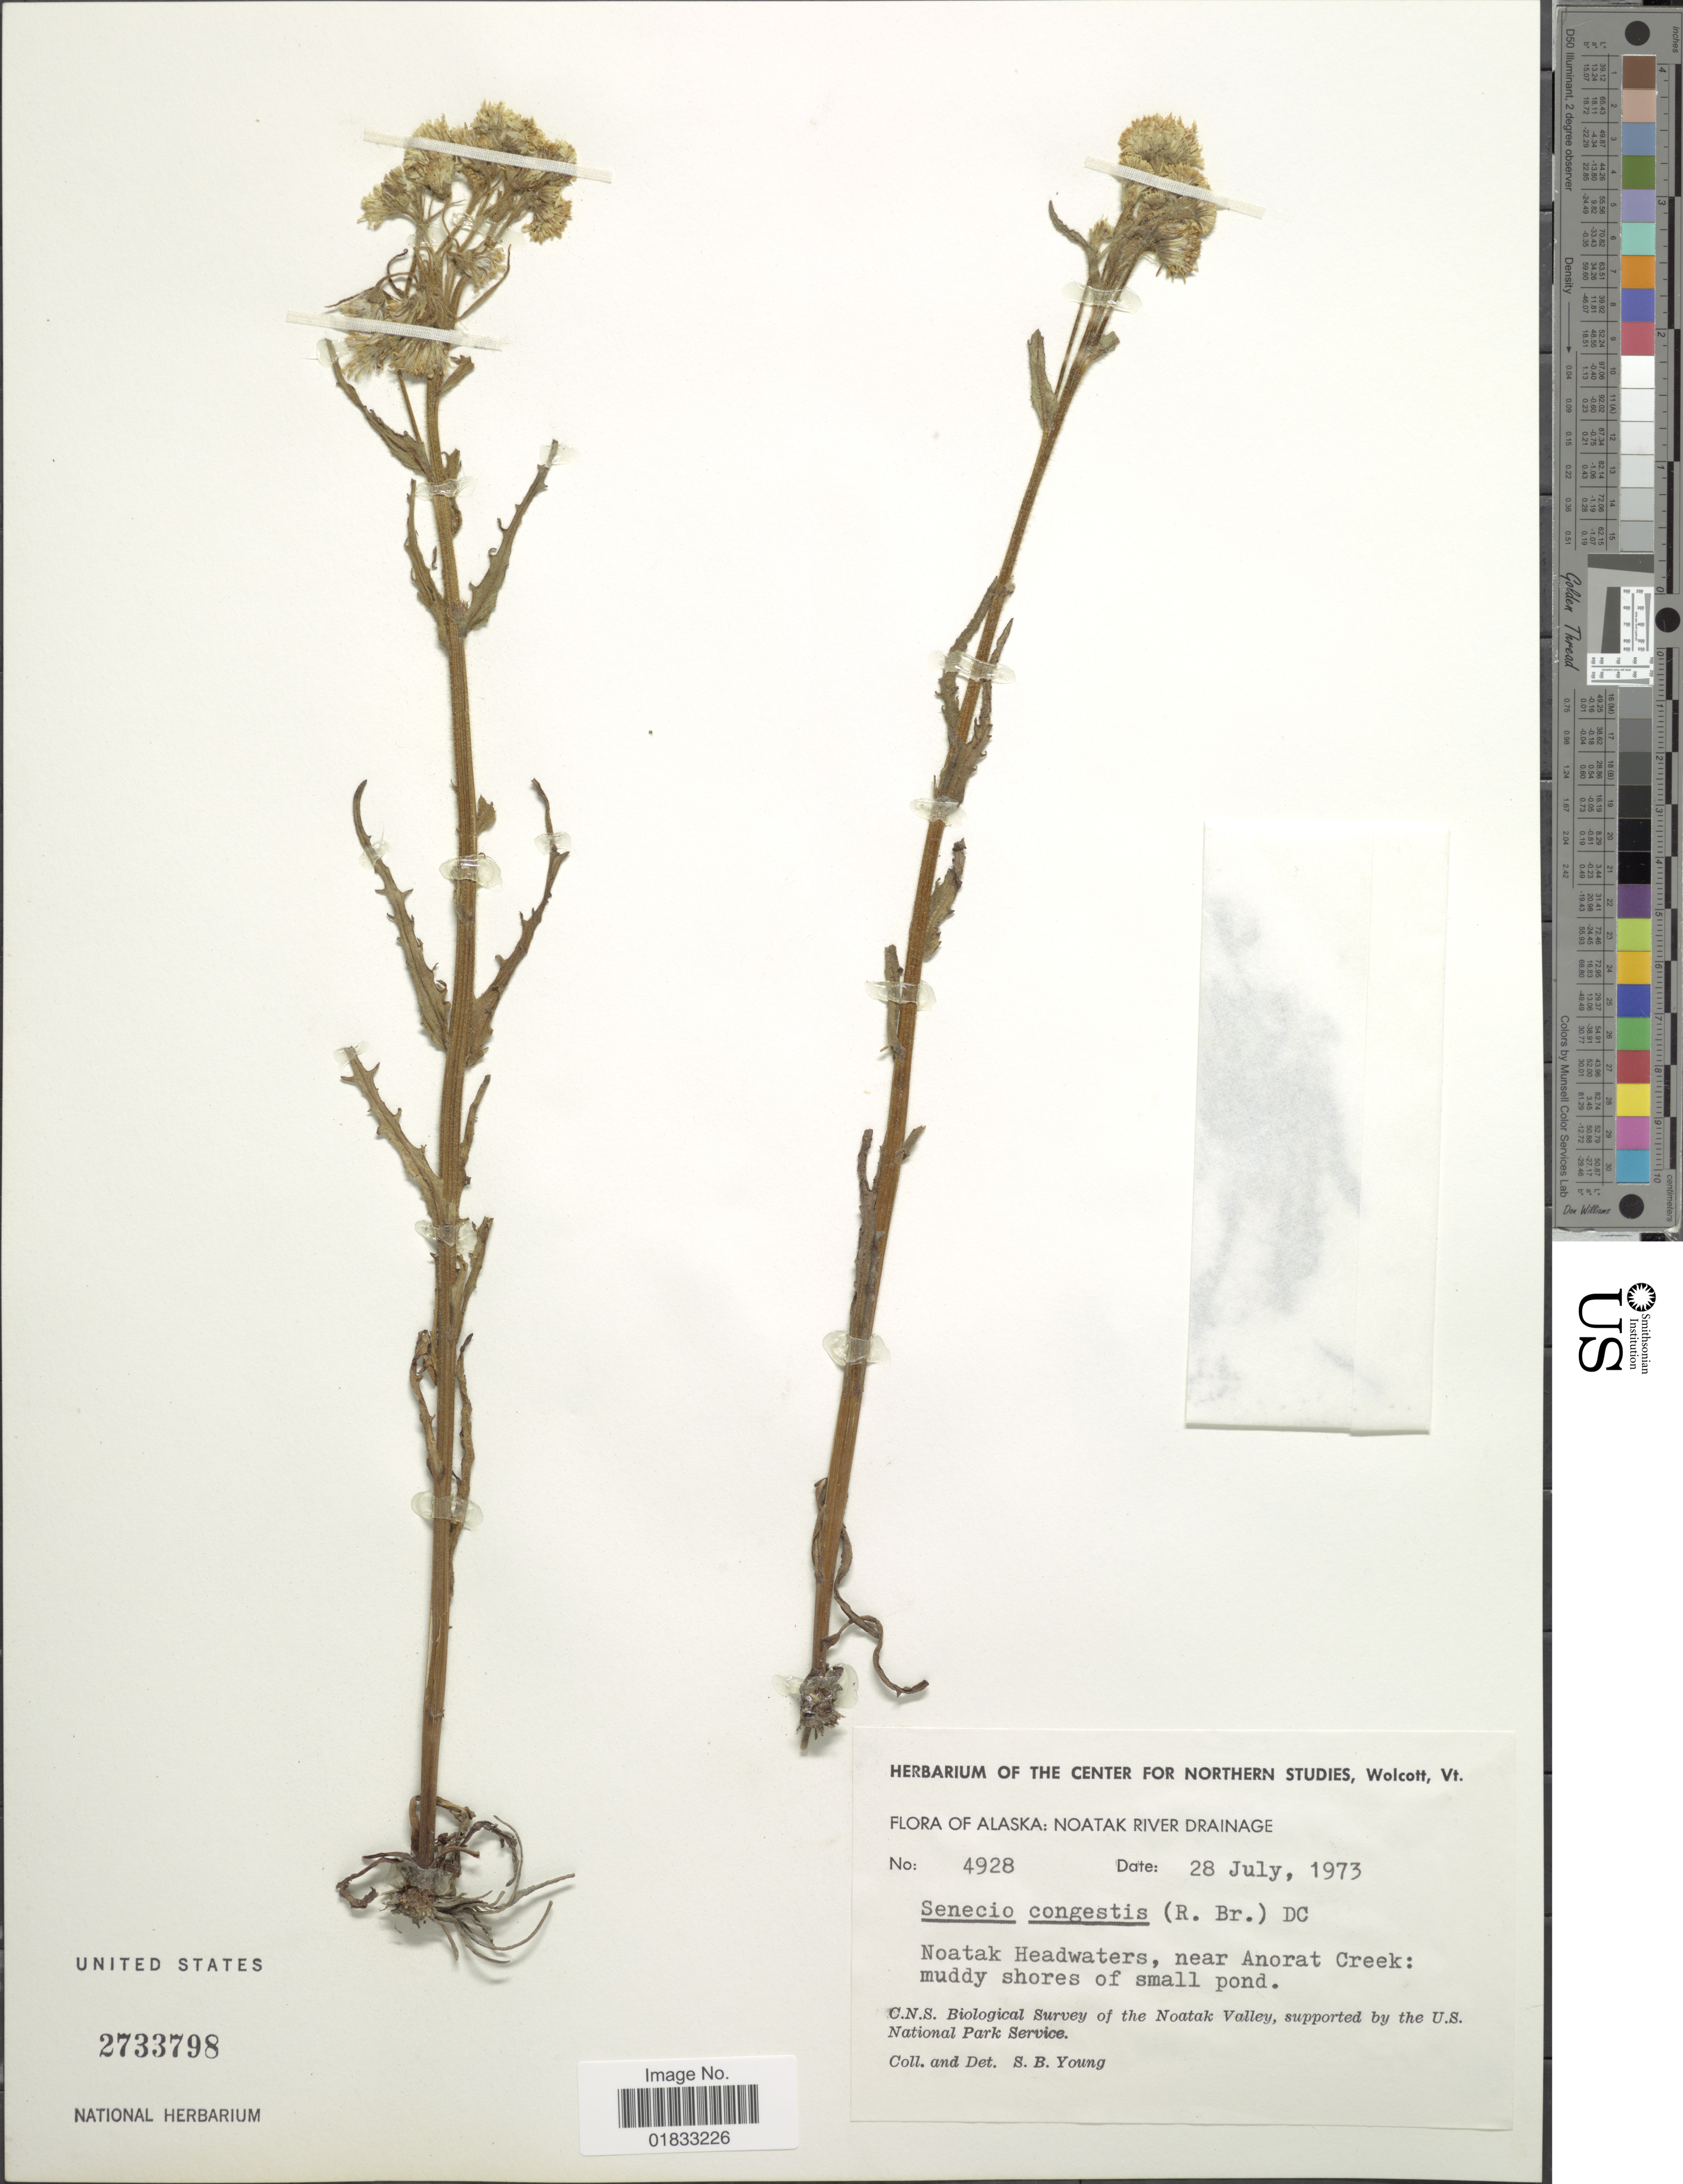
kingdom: Plantae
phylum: Tracheophyta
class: Magnoliopsida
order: Asterales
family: Asteraceae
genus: Tephroseris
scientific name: Tephroseris palustris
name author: (L.) Rchb.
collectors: S. Young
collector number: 4928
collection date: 1973-07-28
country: United States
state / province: Alaska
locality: Noatak River Drainage, Noatak Headwaters, near Anorat Creek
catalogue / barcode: US 2733798